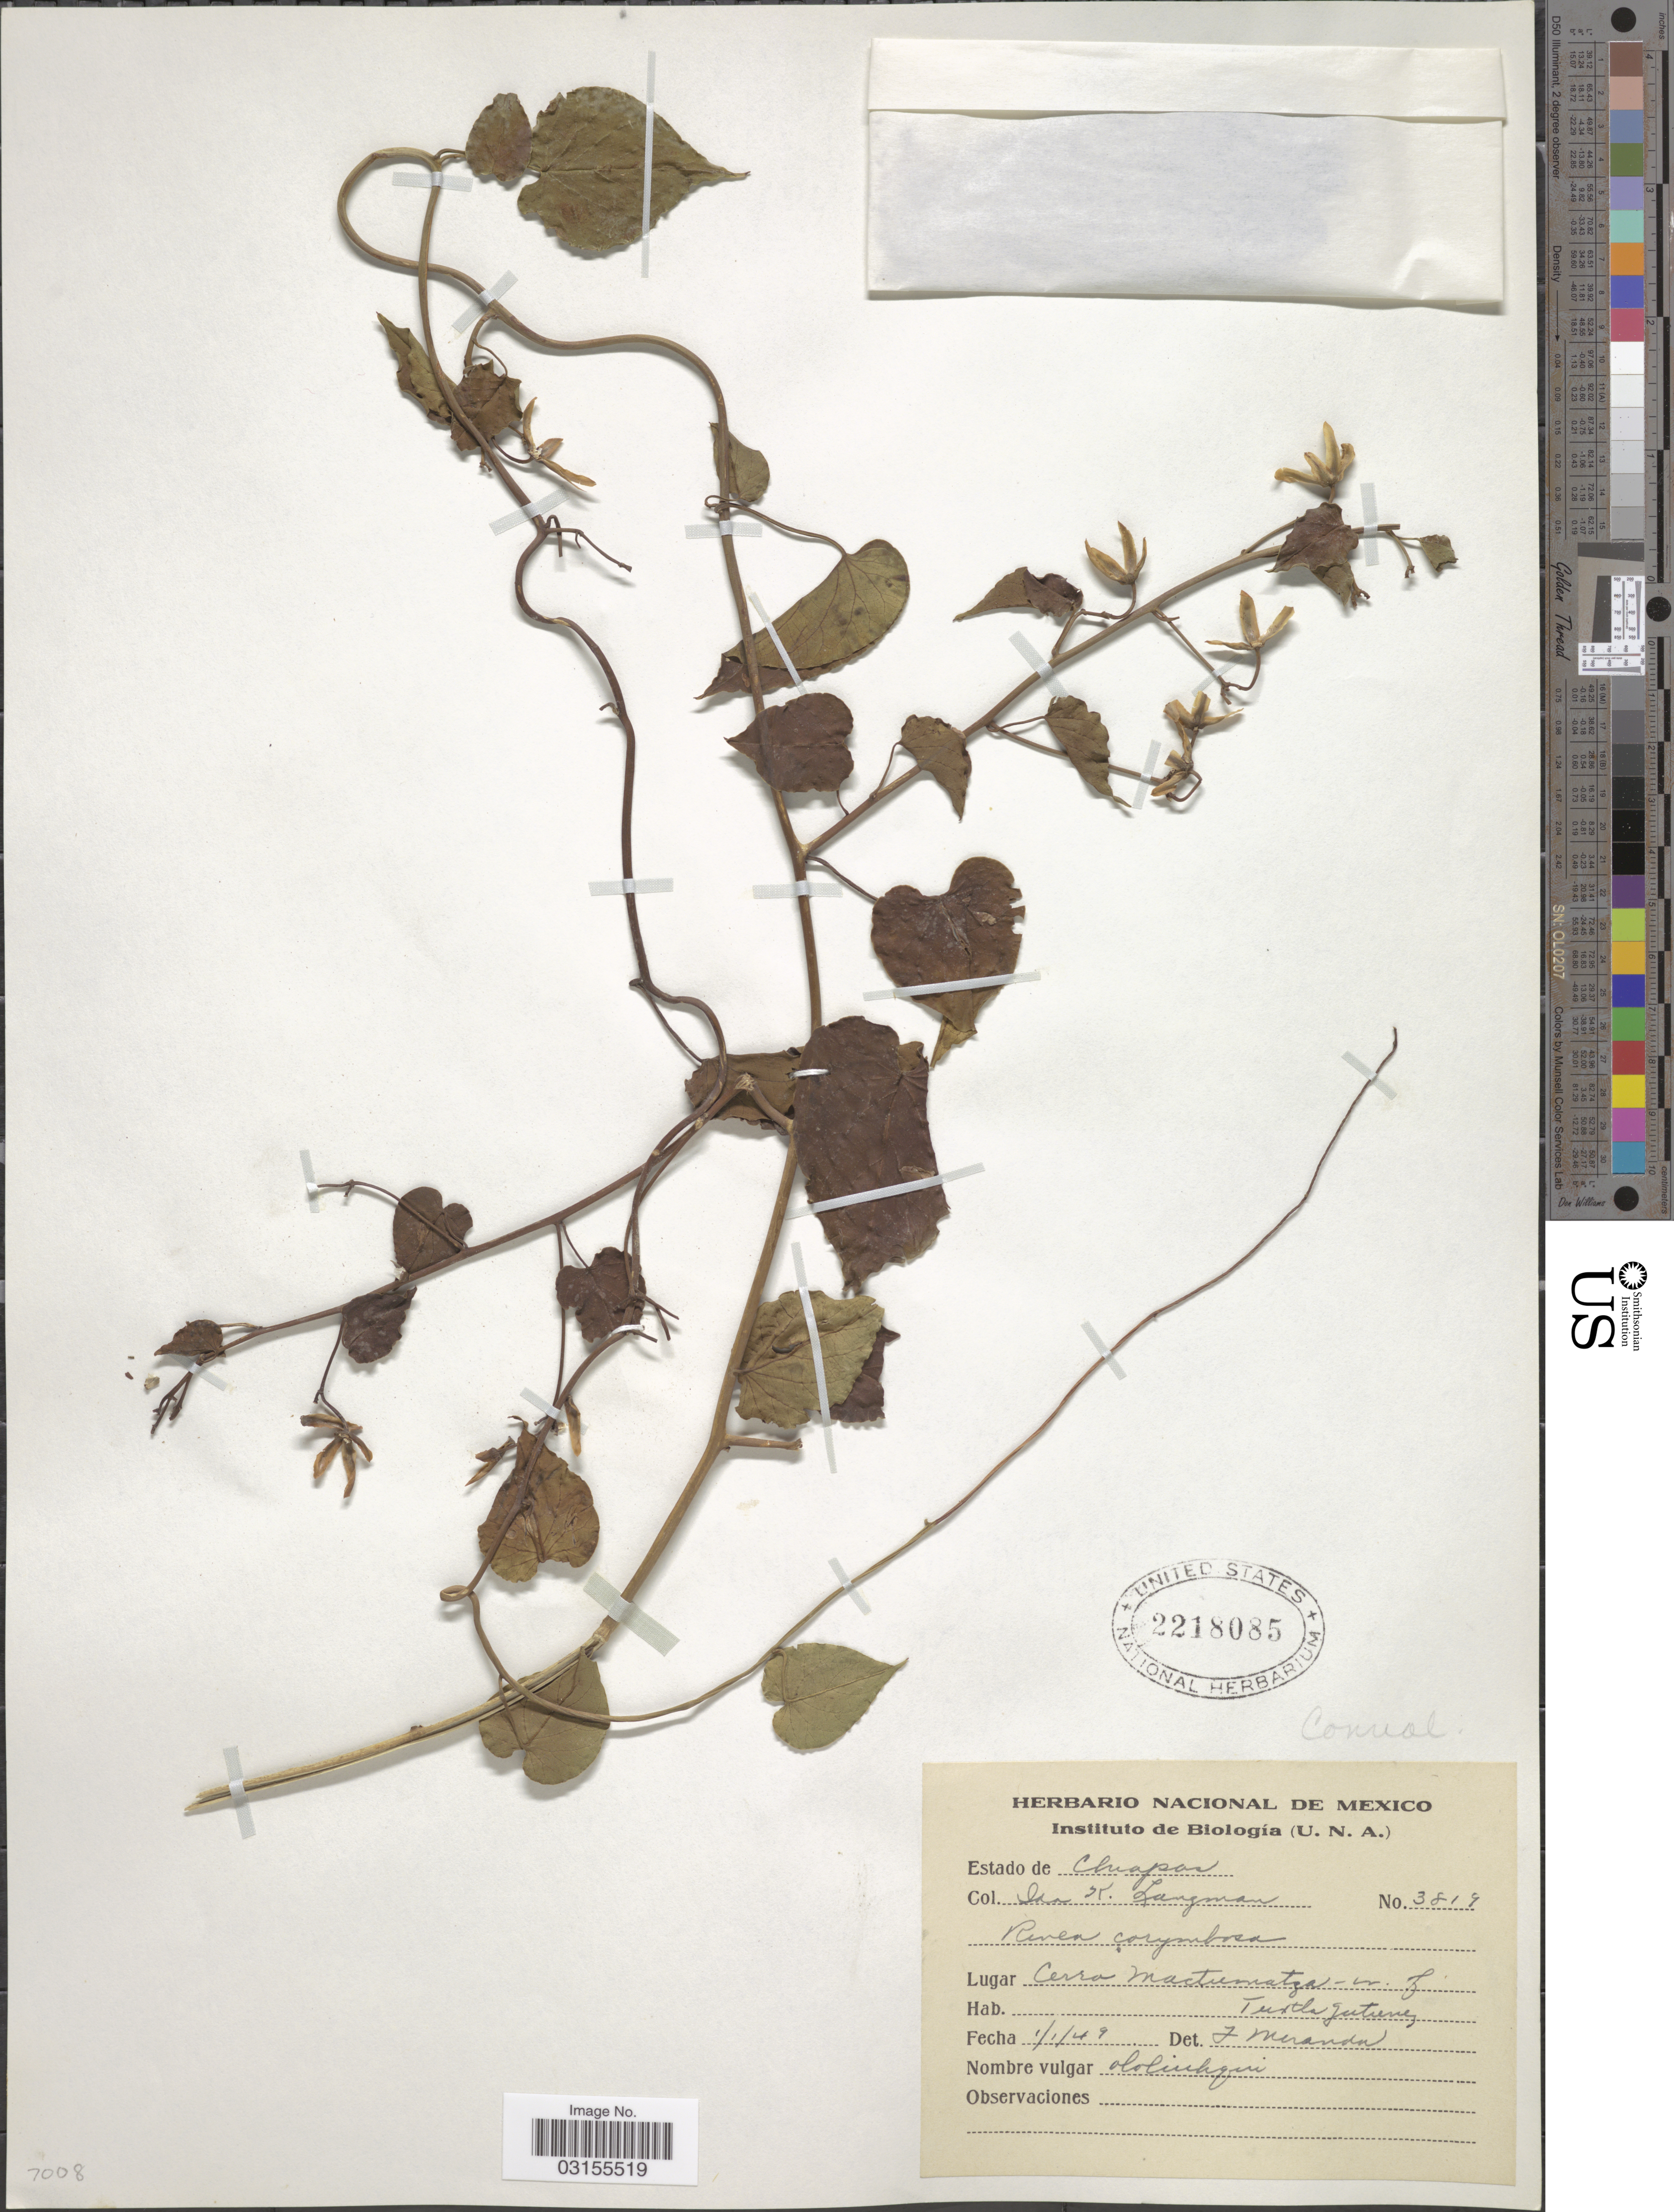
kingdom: Plantae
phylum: Tracheophyta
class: Magnoliopsida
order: Solanales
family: Convolvulaceae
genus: Turbina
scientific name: Turbina corymbosa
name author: (L.) Raf.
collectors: I. K. Langman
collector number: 3814*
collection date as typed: Transcribed d/m/y: 1/1/49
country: Mexico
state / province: Chiapas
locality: Cerro Mactumatza- in f. Tuxtla Gutierrez.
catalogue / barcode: US 2218085